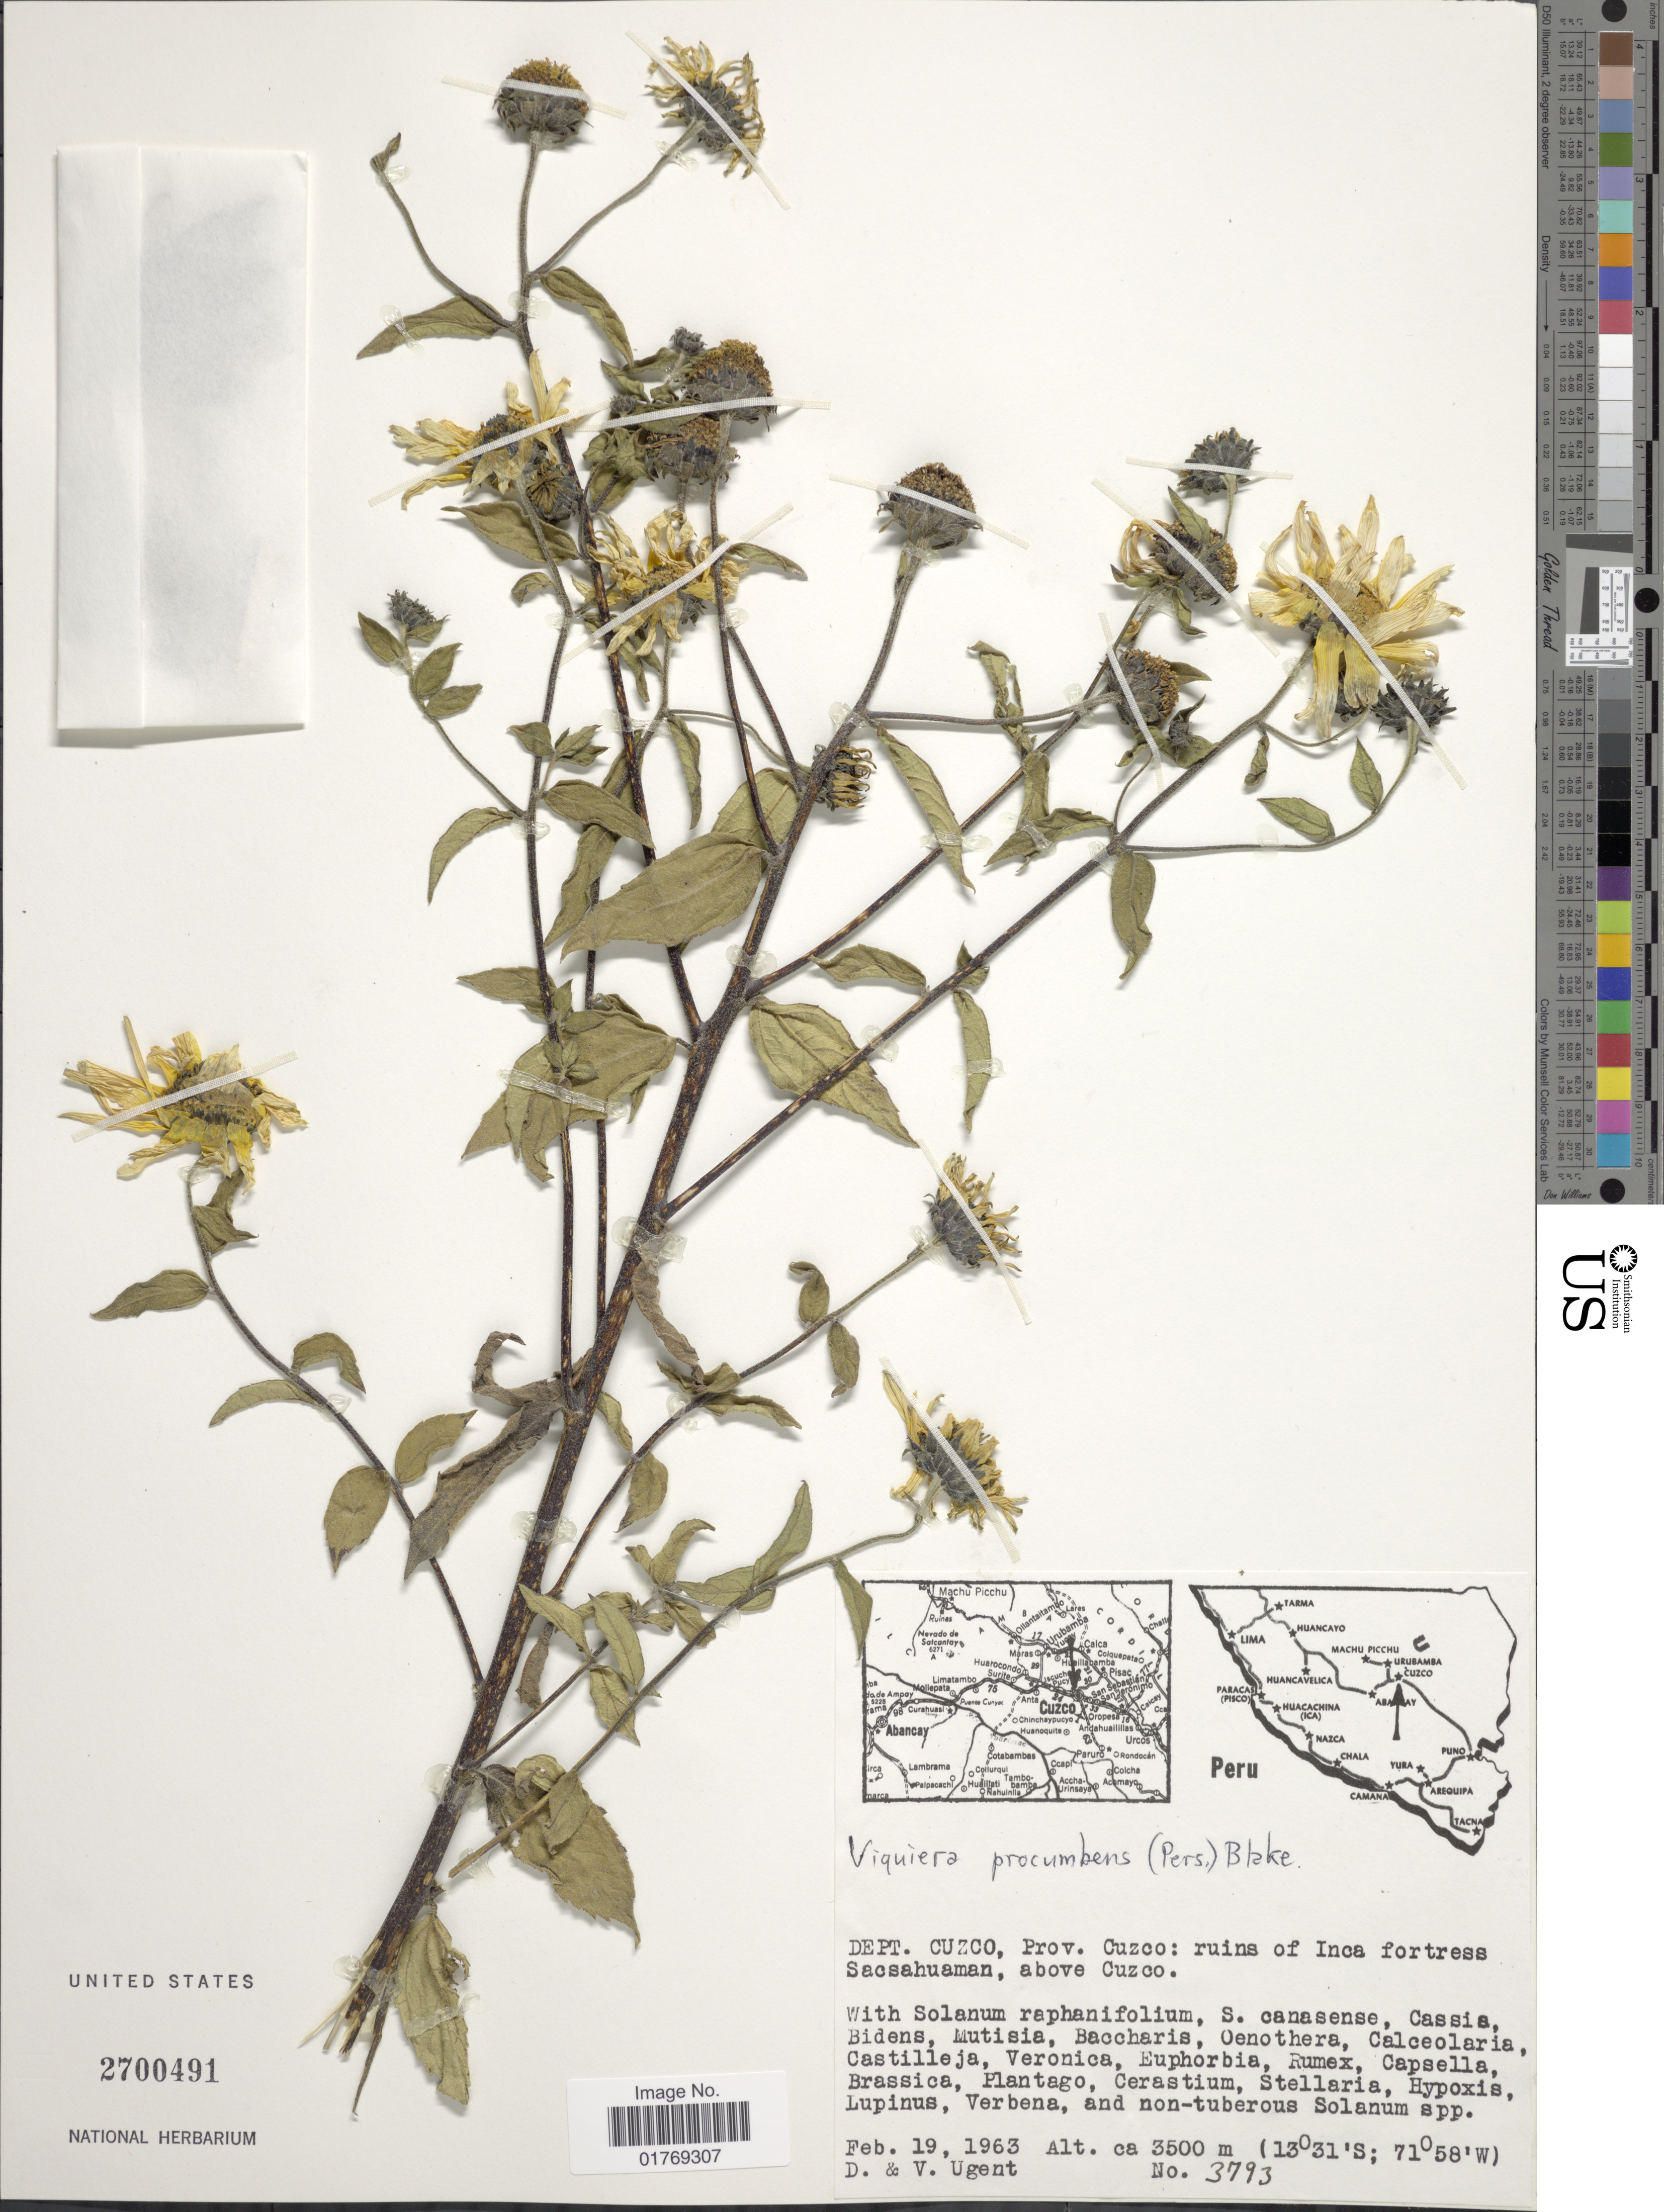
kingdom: Plantae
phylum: Tracheophyta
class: Magnoliopsida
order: Asterales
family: Asteraceae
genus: Viguiera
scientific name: Viguiera sp.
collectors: D. Ugent & V. Ugent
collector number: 3793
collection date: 1963-02-19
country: Peru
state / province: Cusco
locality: Dept. Cuzco, Prov. Cuzco: ruins of Inca fortress Sacsahuaman, above Cuzco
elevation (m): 3500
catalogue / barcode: US 2700491